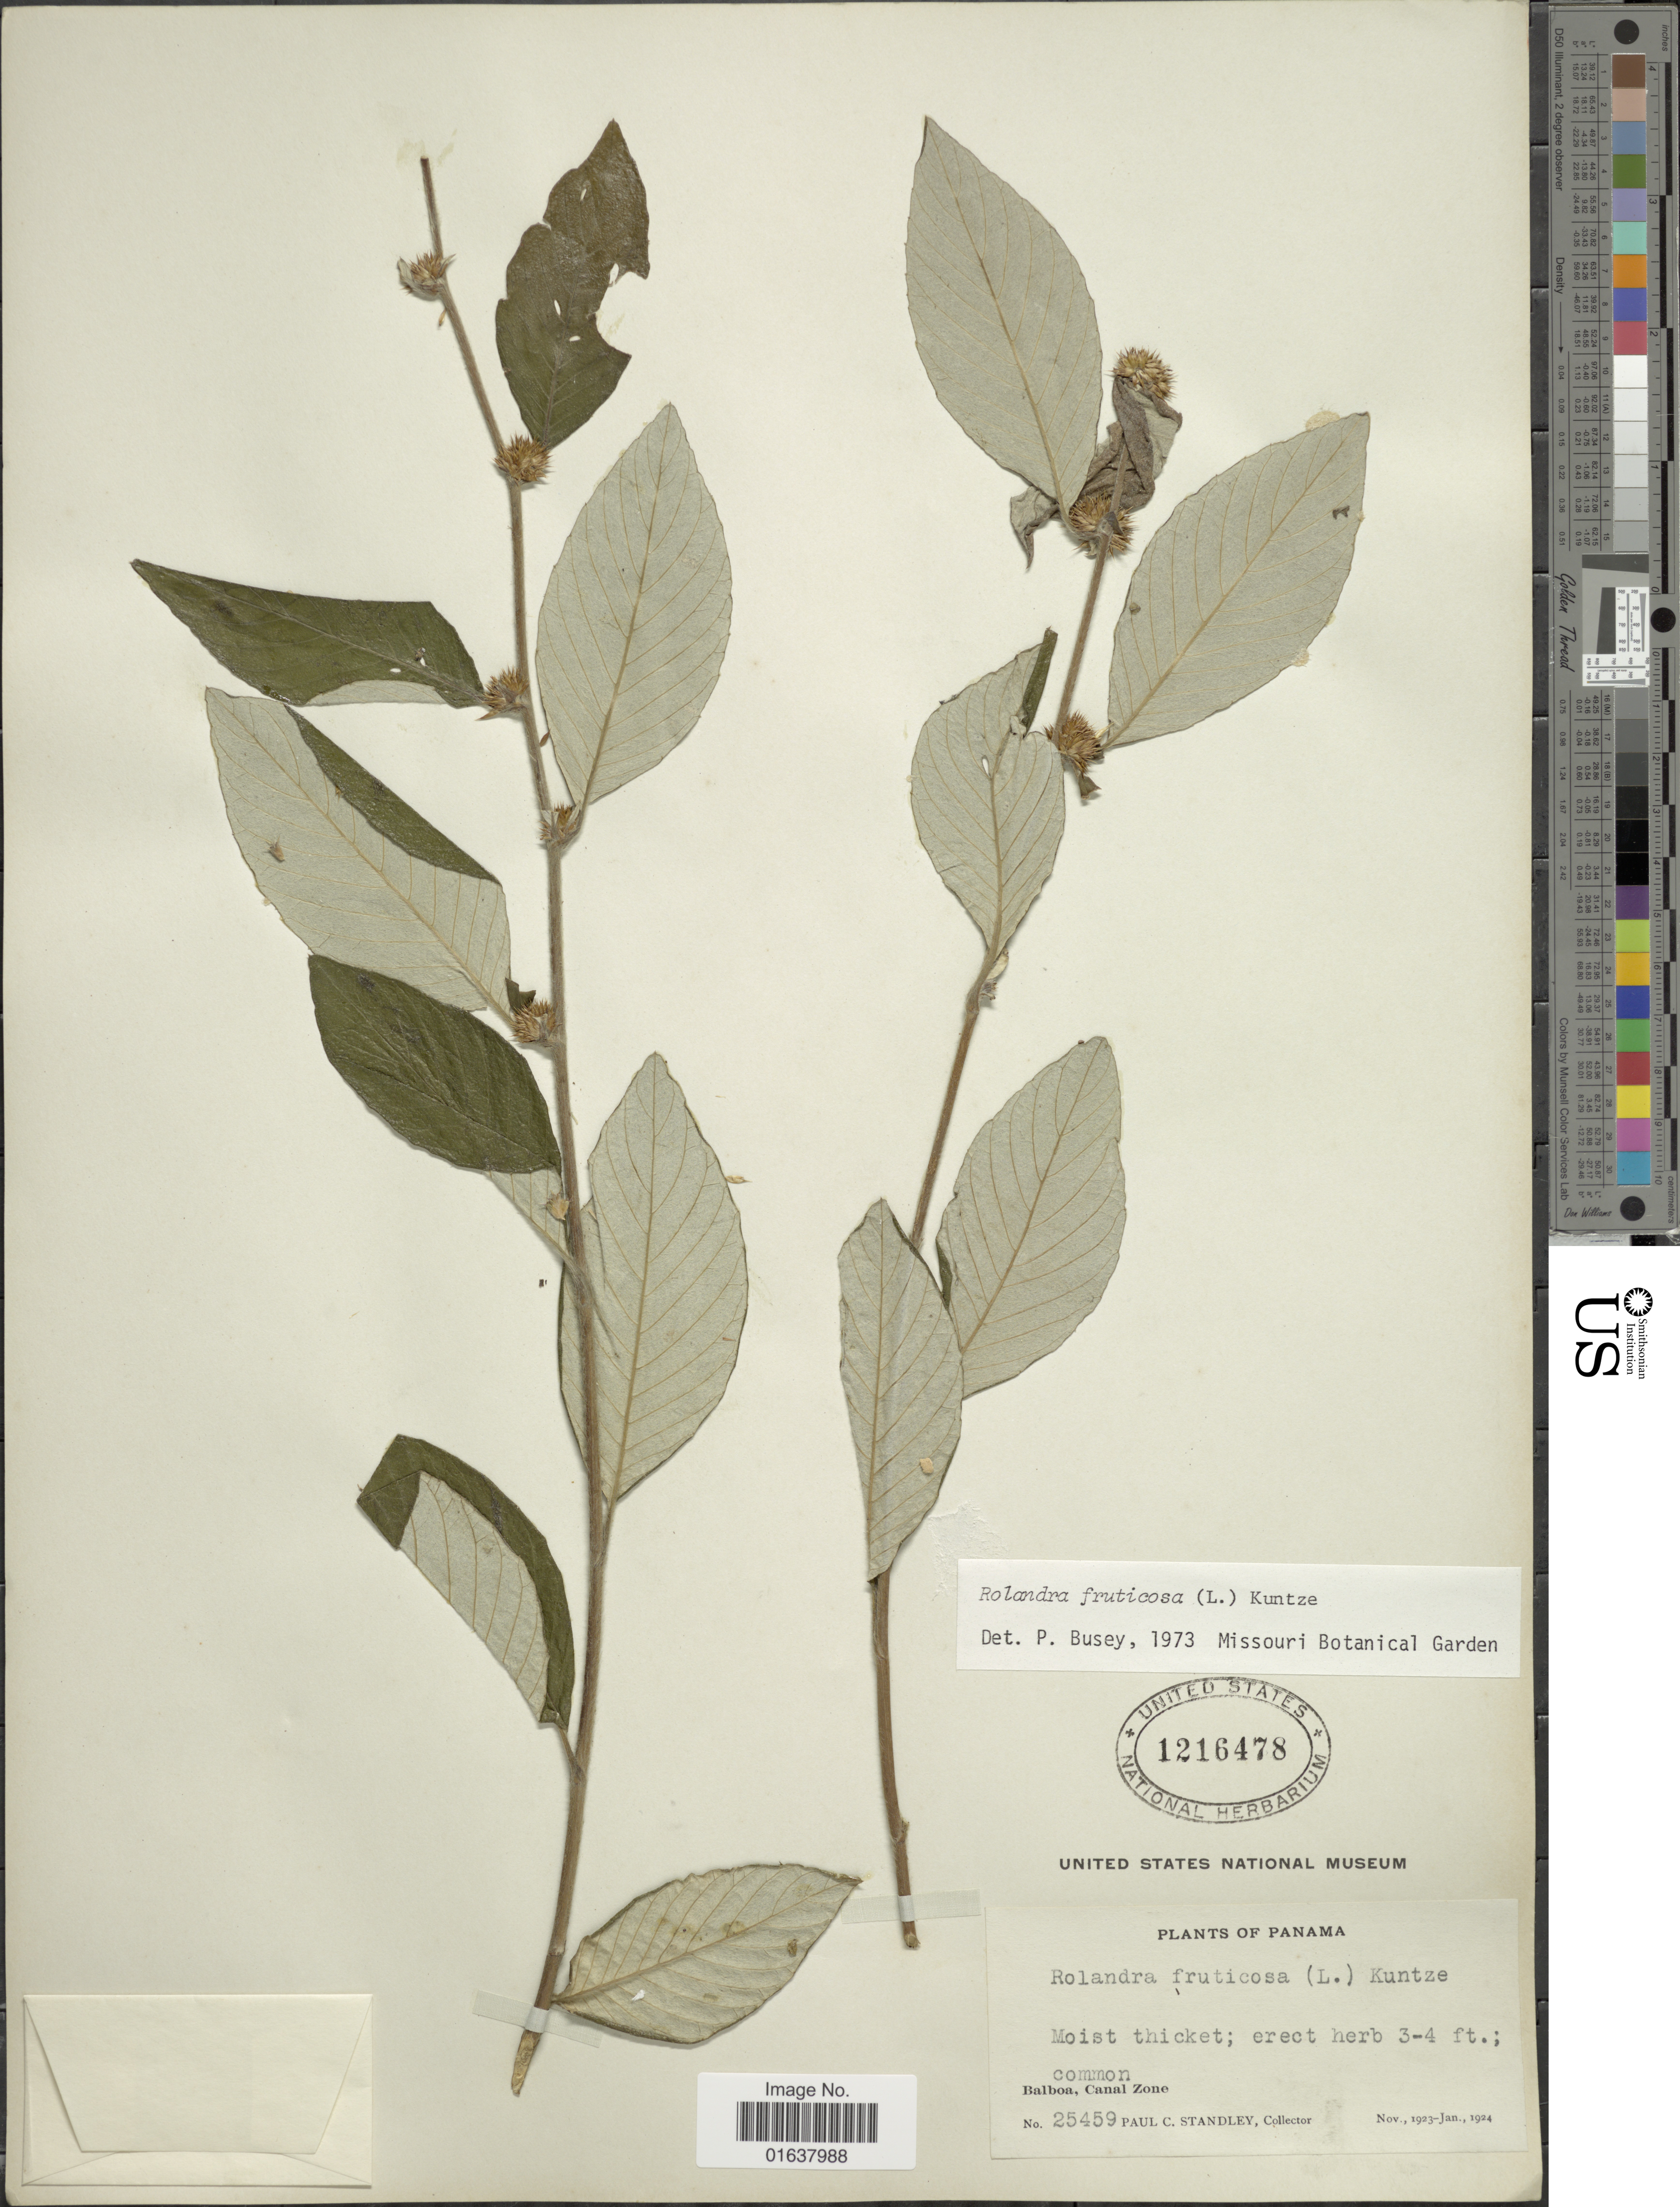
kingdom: Plantae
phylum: Tracheophyta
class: Magnoliopsida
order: Asterales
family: Asteraceae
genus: Rolandra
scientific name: Rolandra fruticosa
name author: (L.) Kuntze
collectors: P. C. Standley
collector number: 25459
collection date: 1923-11/1924-01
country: Panama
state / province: Colón / Panamá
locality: Balboa, Canal Zone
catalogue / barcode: US 1216478